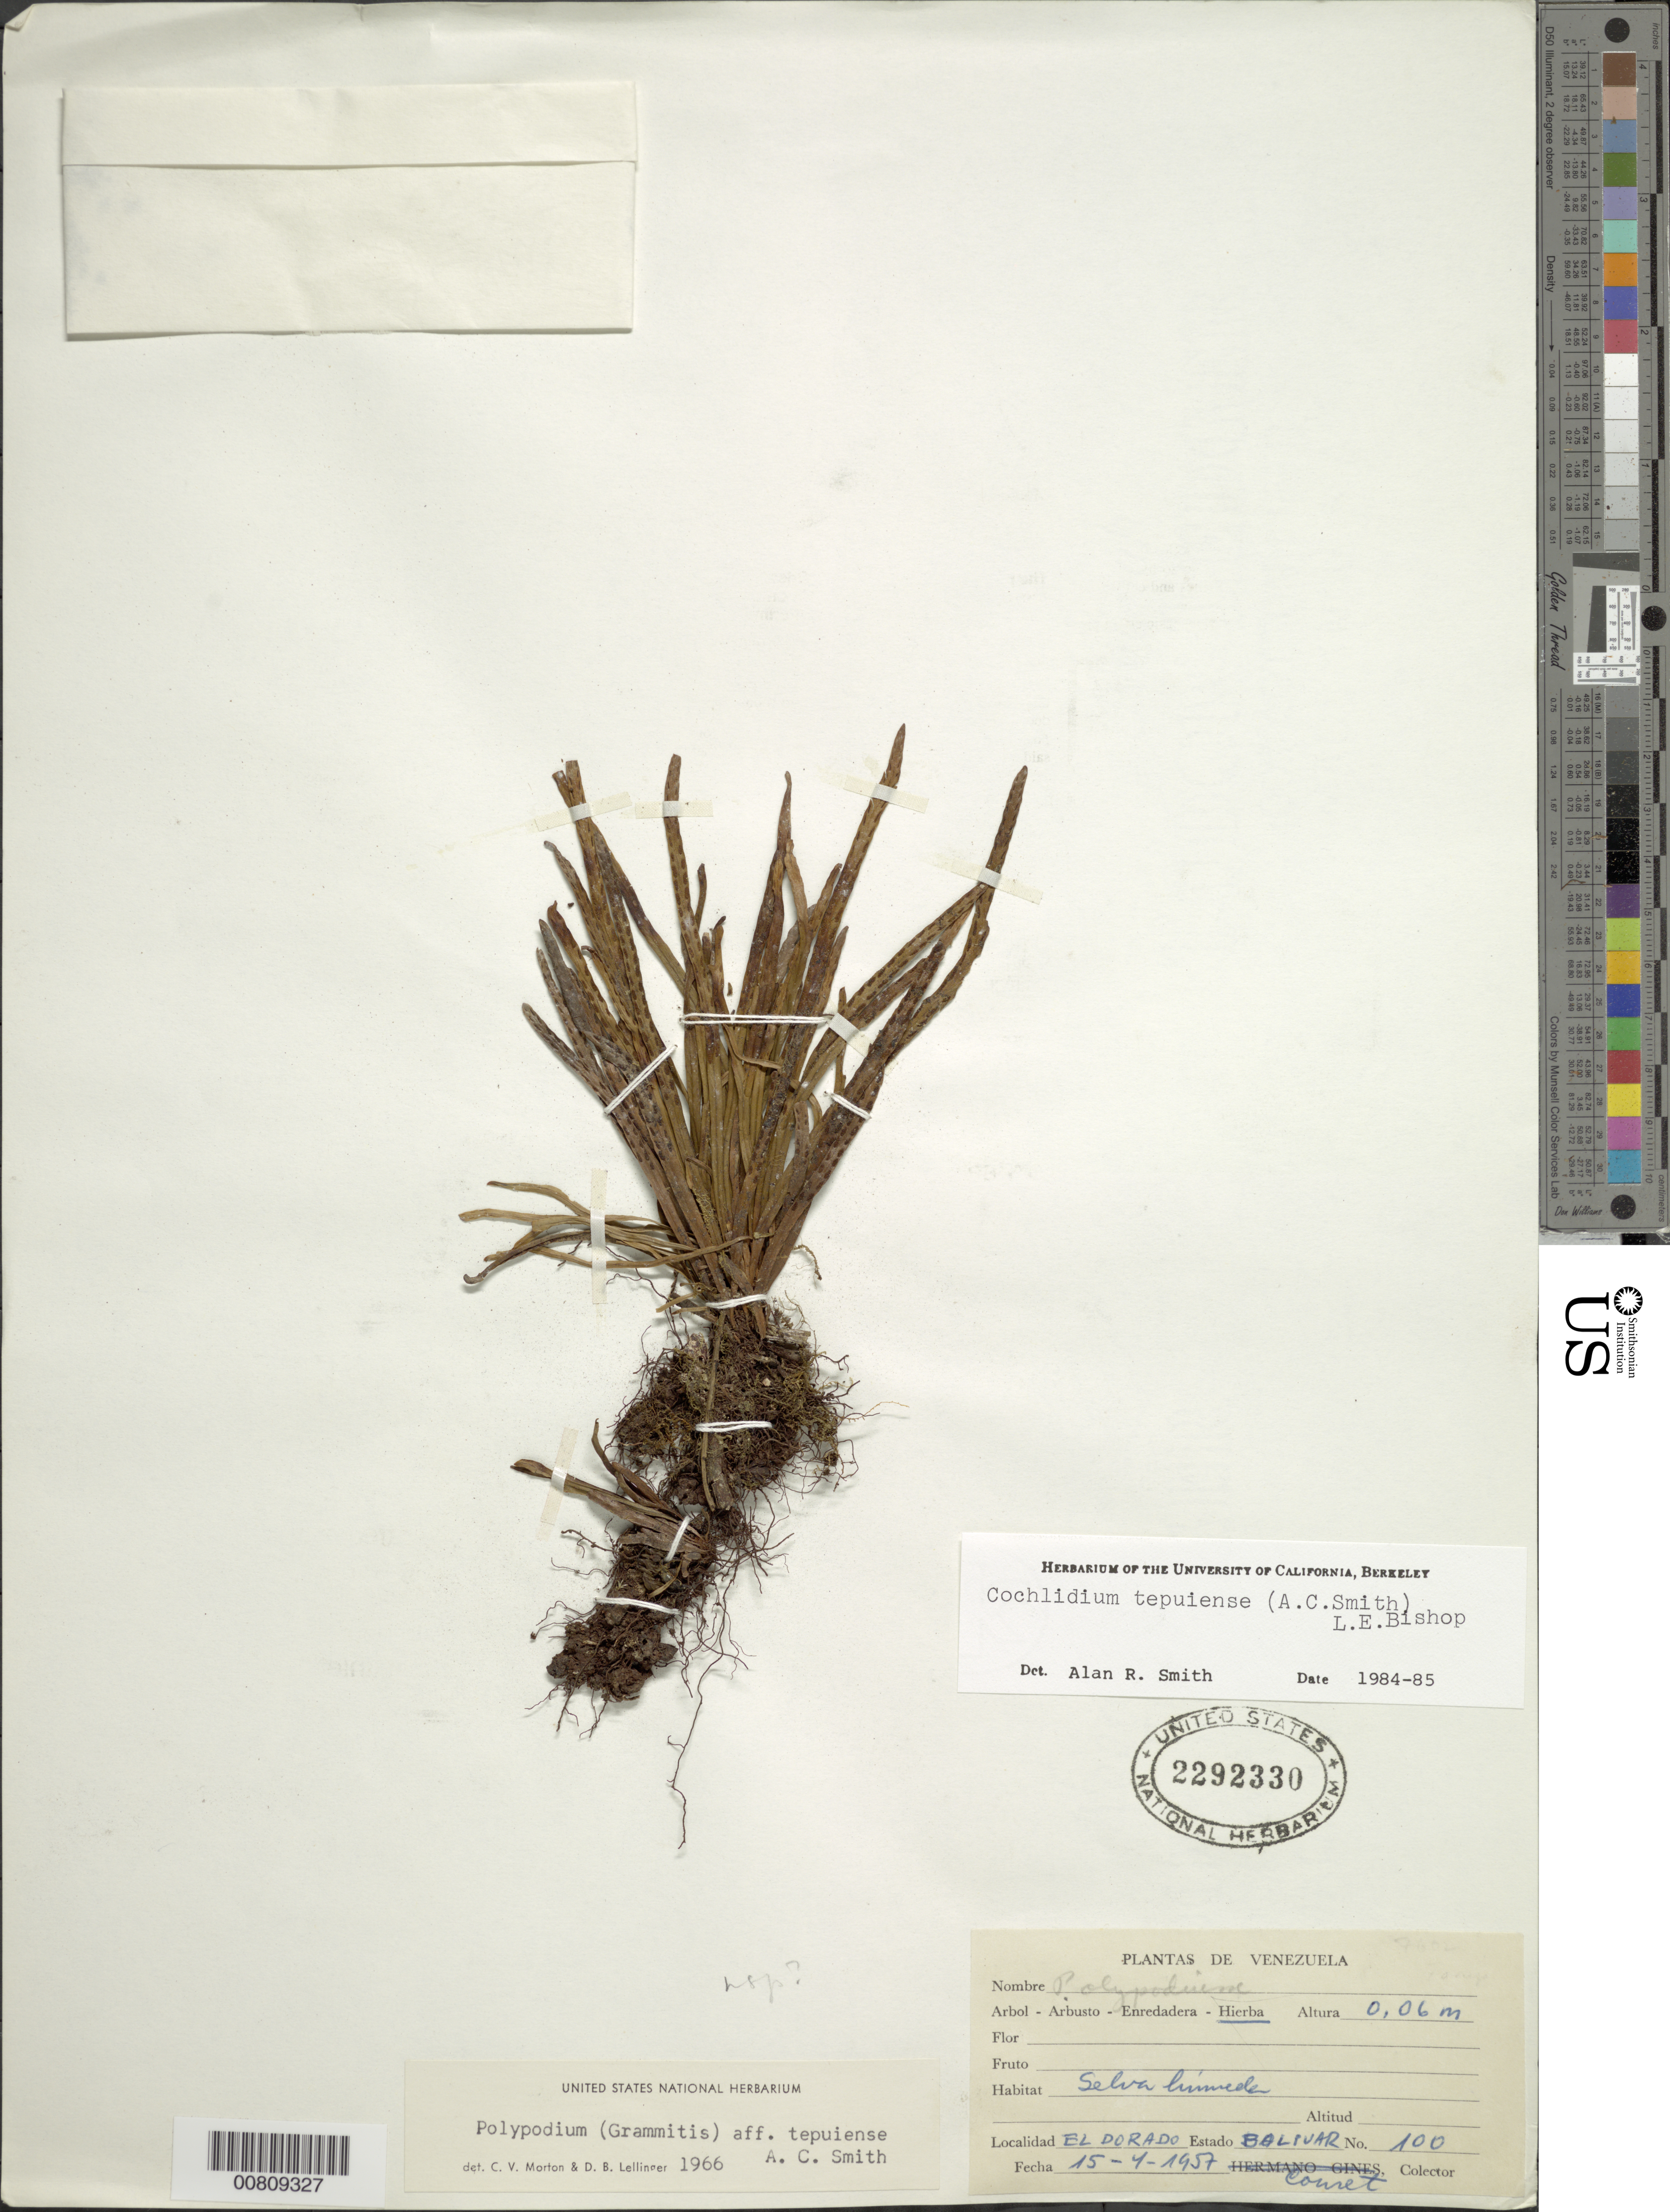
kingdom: Plantae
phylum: Tracheophyta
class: Polypodiopsida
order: Polypodiales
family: Polypodiaceae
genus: Cochlidium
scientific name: Cochlidium tepuiense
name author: (A.C. Sm.) L.E. Bishop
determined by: Smith, Alan R., (UC)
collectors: -. Couret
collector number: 100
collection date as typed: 15-Apr-57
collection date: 1957-04-15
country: Venezuela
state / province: Bolívar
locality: El Dorado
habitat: Humid forest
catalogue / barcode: US 2292330